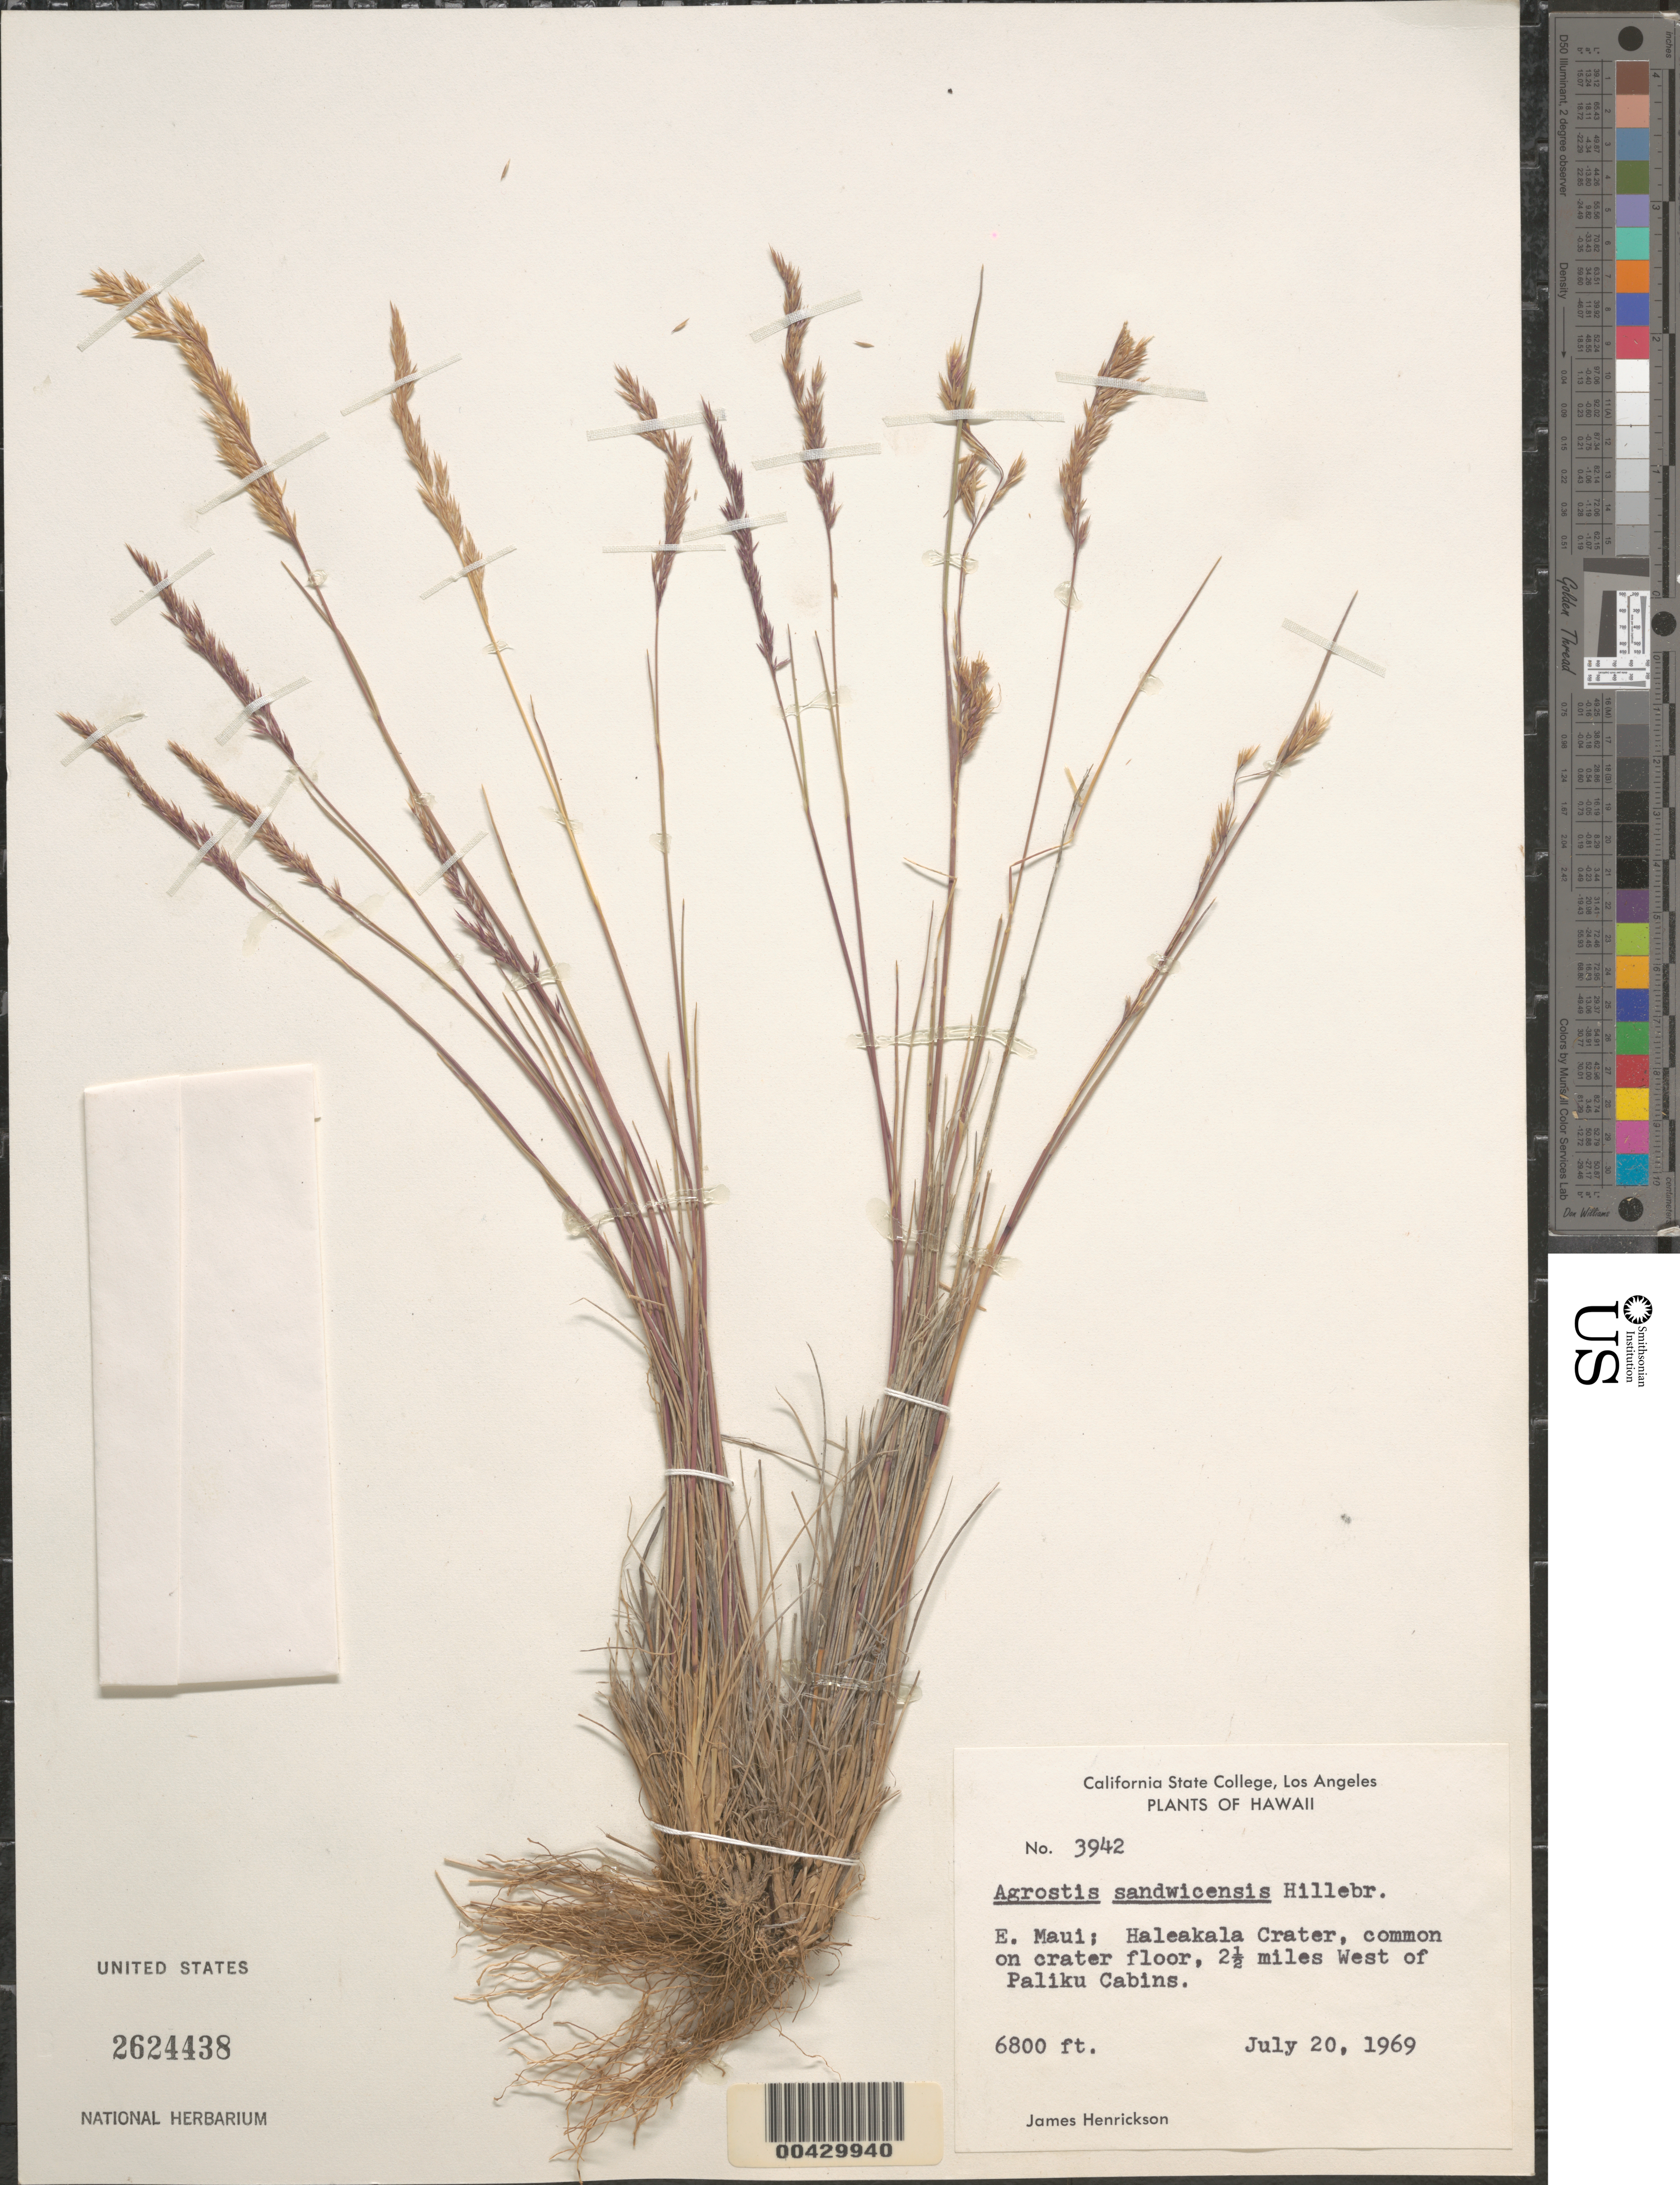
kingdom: Plantae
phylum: Tracheophyta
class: Liliopsida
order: Poales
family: Poaceae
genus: Agrostis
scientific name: Agrostis sandwicensis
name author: Hillebr.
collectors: J. S. Henrickson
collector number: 3942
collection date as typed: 20 Jul 1969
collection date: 1969-07-20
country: United States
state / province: Hawaii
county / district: Maui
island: Maui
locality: Haleakala Crater, commom on crater floor, 2 1/2 mi W of Paliku Cabins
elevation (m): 2073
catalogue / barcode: US 2624438